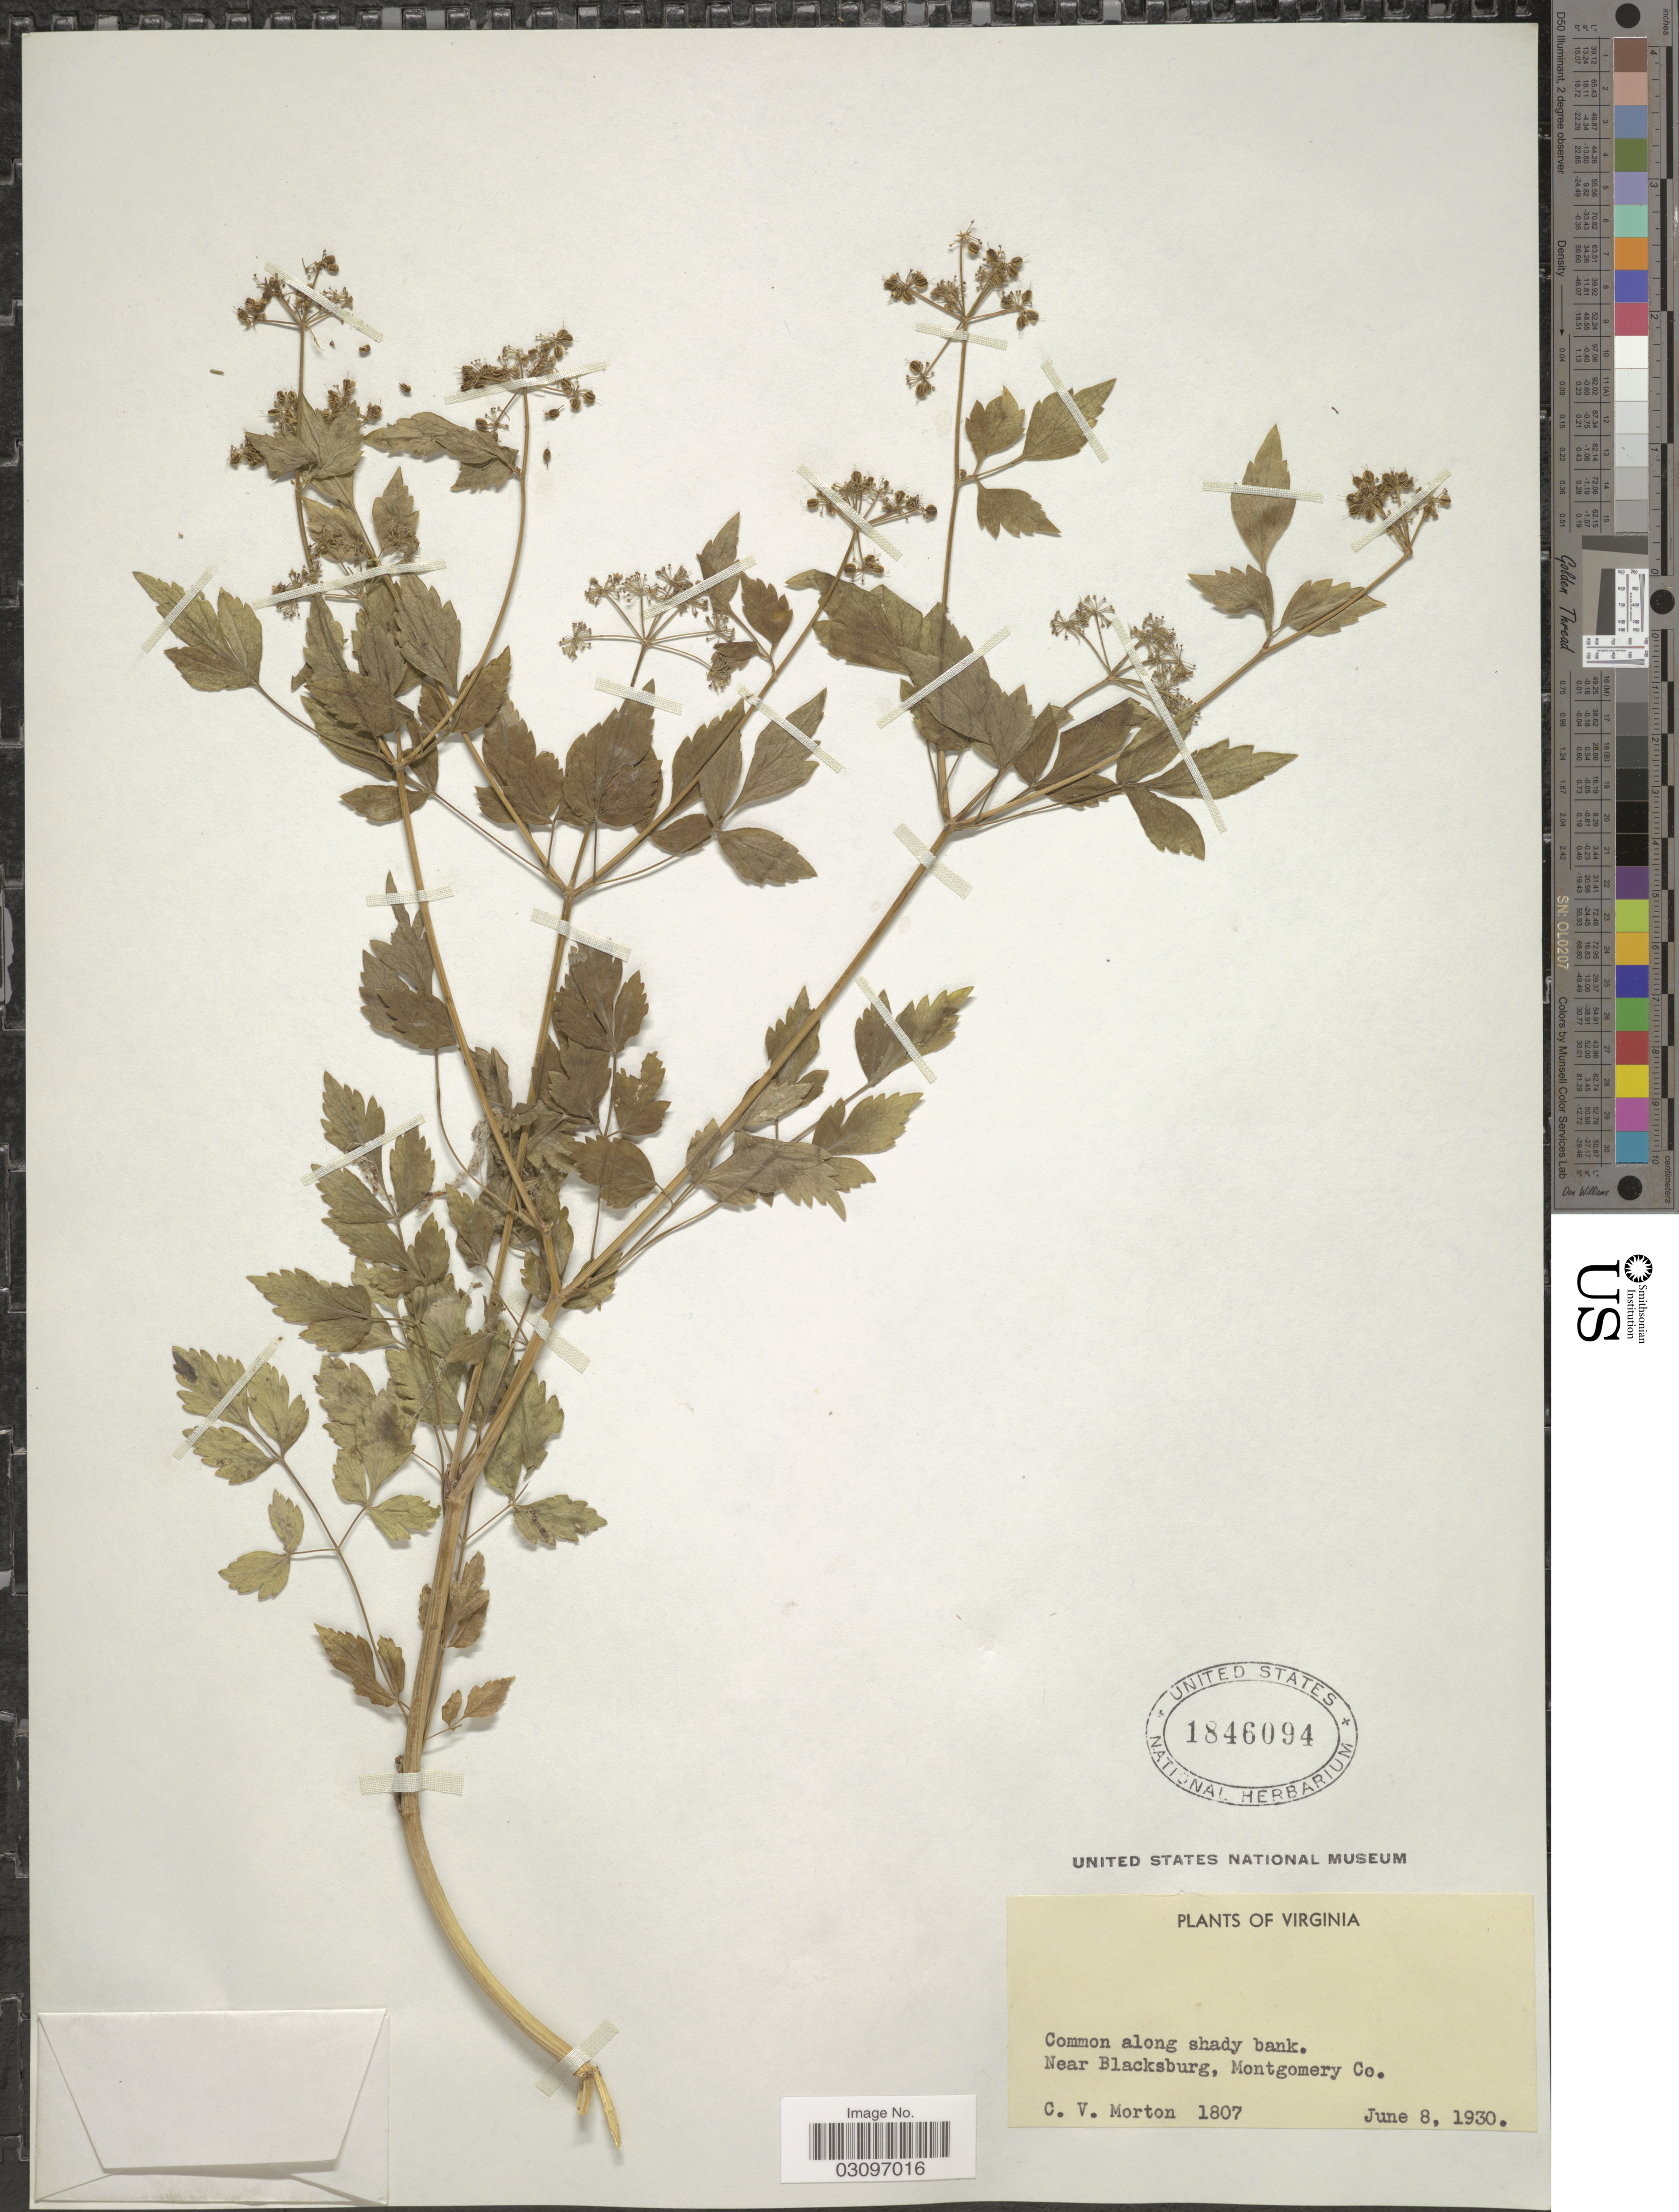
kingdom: Plantae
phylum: Tracheophyta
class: Magnoliopsida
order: Apiales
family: Apiaceae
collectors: C. V. Morton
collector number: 1807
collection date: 1930-06-08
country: United States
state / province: Virginia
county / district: Montgomery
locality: Near Blacksburg, Montgomery Co.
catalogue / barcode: US 1846094